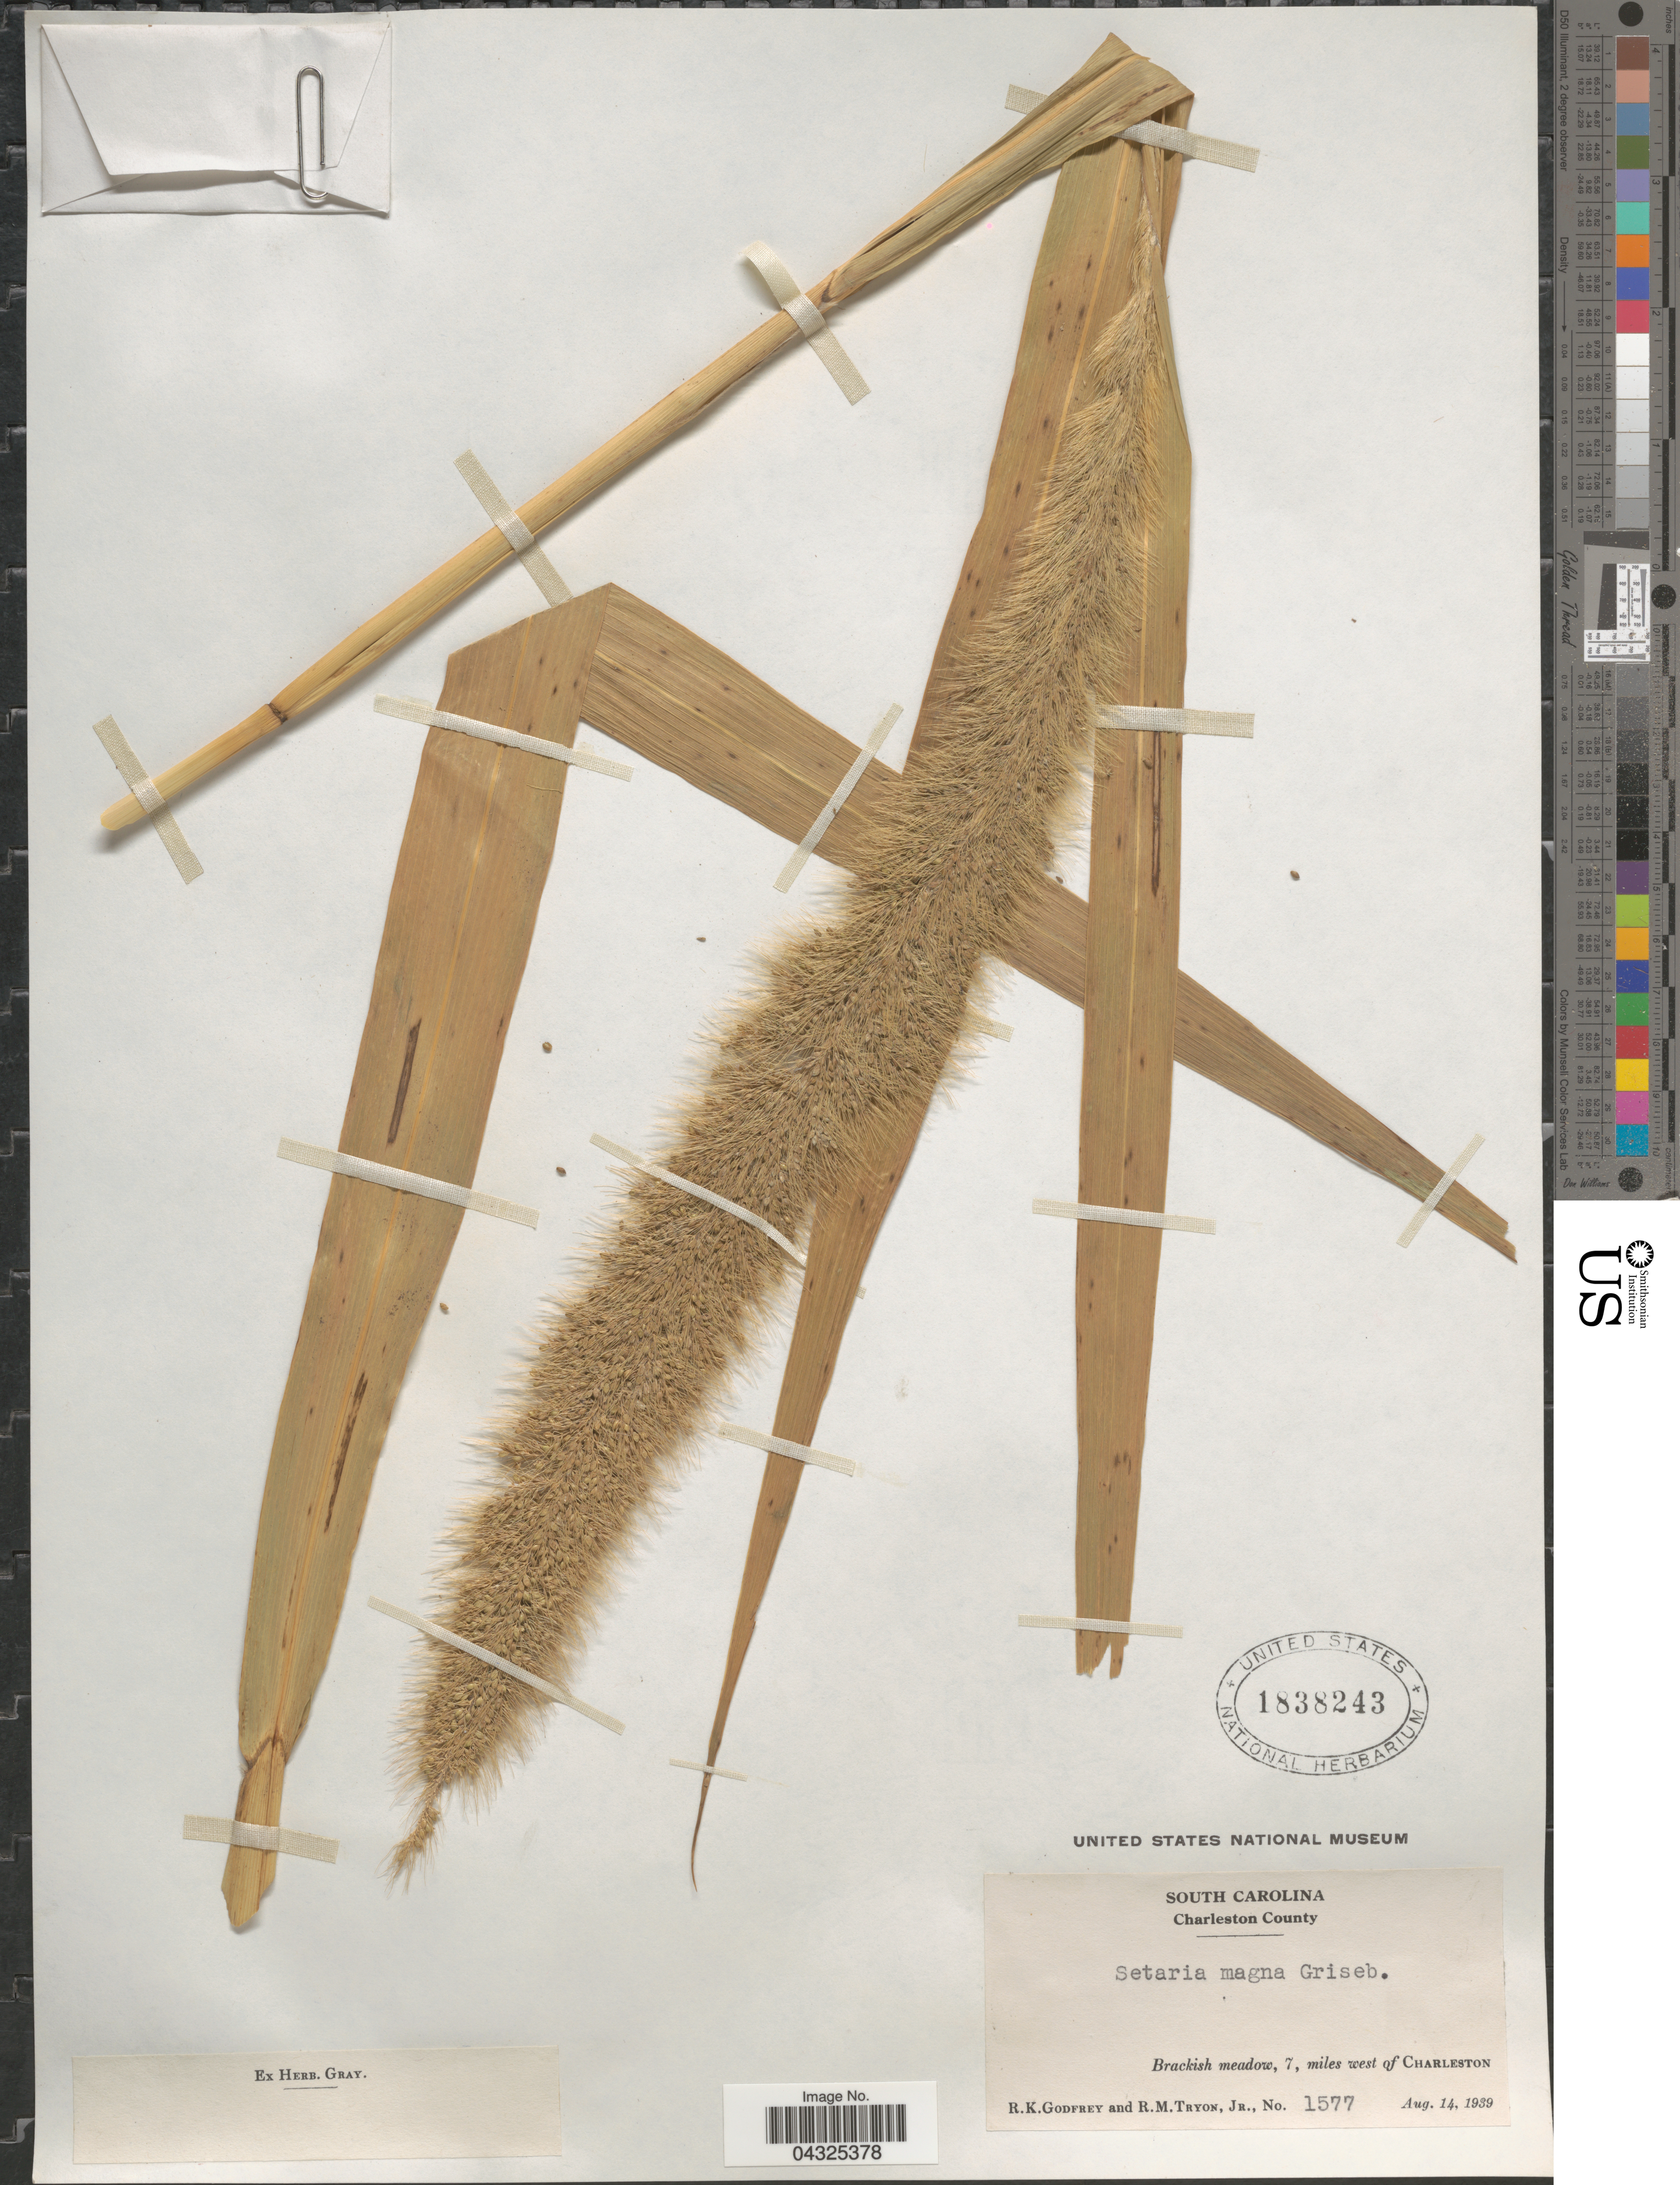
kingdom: Plantae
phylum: Tracheophyta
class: Liliopsida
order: Poales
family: Poaceae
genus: Setaria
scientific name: Setaria magna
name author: Griseb.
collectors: R. K. Godfrey & R. Tryon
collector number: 1577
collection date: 1939-08-14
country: United States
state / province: South Carolina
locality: Charleston County. 7, miles west of Charleston.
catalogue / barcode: US 1838243